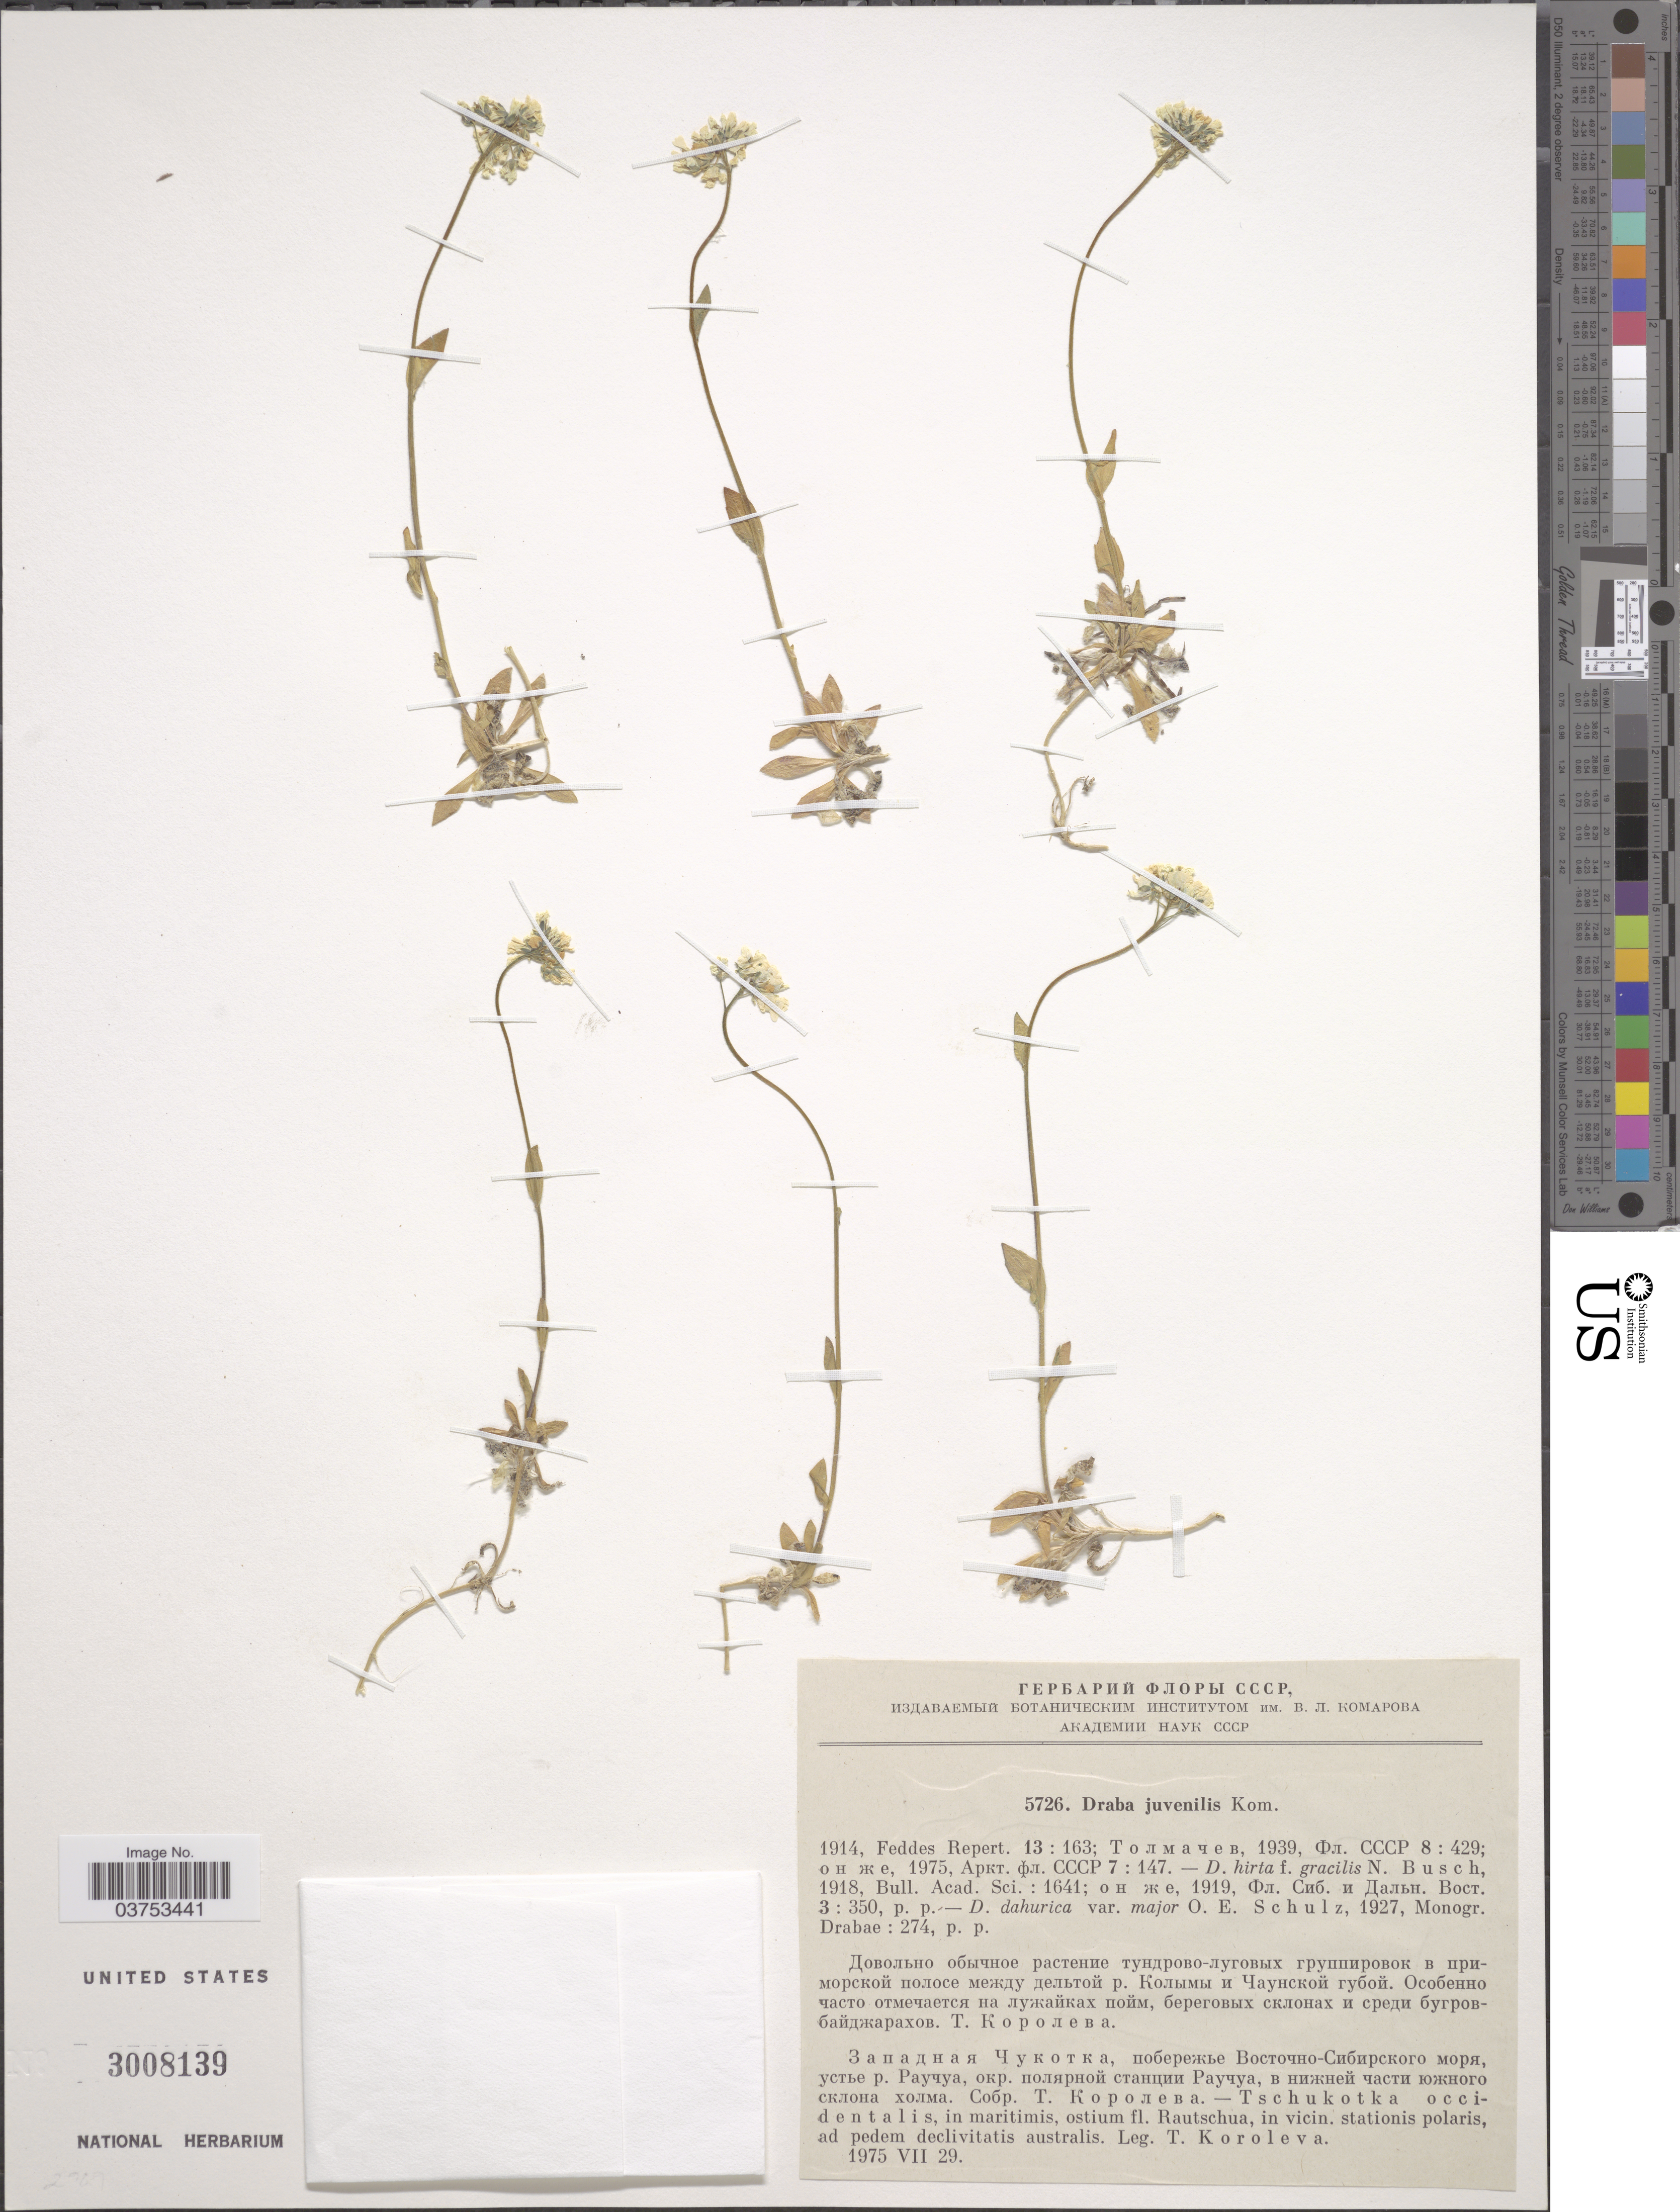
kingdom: Plantae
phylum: Tracheophyta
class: Magnoliopsida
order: Brassicales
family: Brassicaceae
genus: Draba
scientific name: Draba juvenilis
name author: Kom.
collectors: T. Koroleva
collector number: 5726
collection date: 1975-07-29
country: Russian Federation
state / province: Chukotka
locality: Tschukotka occidentalis, in maritimis, ostium fl. Rautschua, in vicin. stationis polaris, ad pedem declivitatis australis.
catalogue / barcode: US 3008139